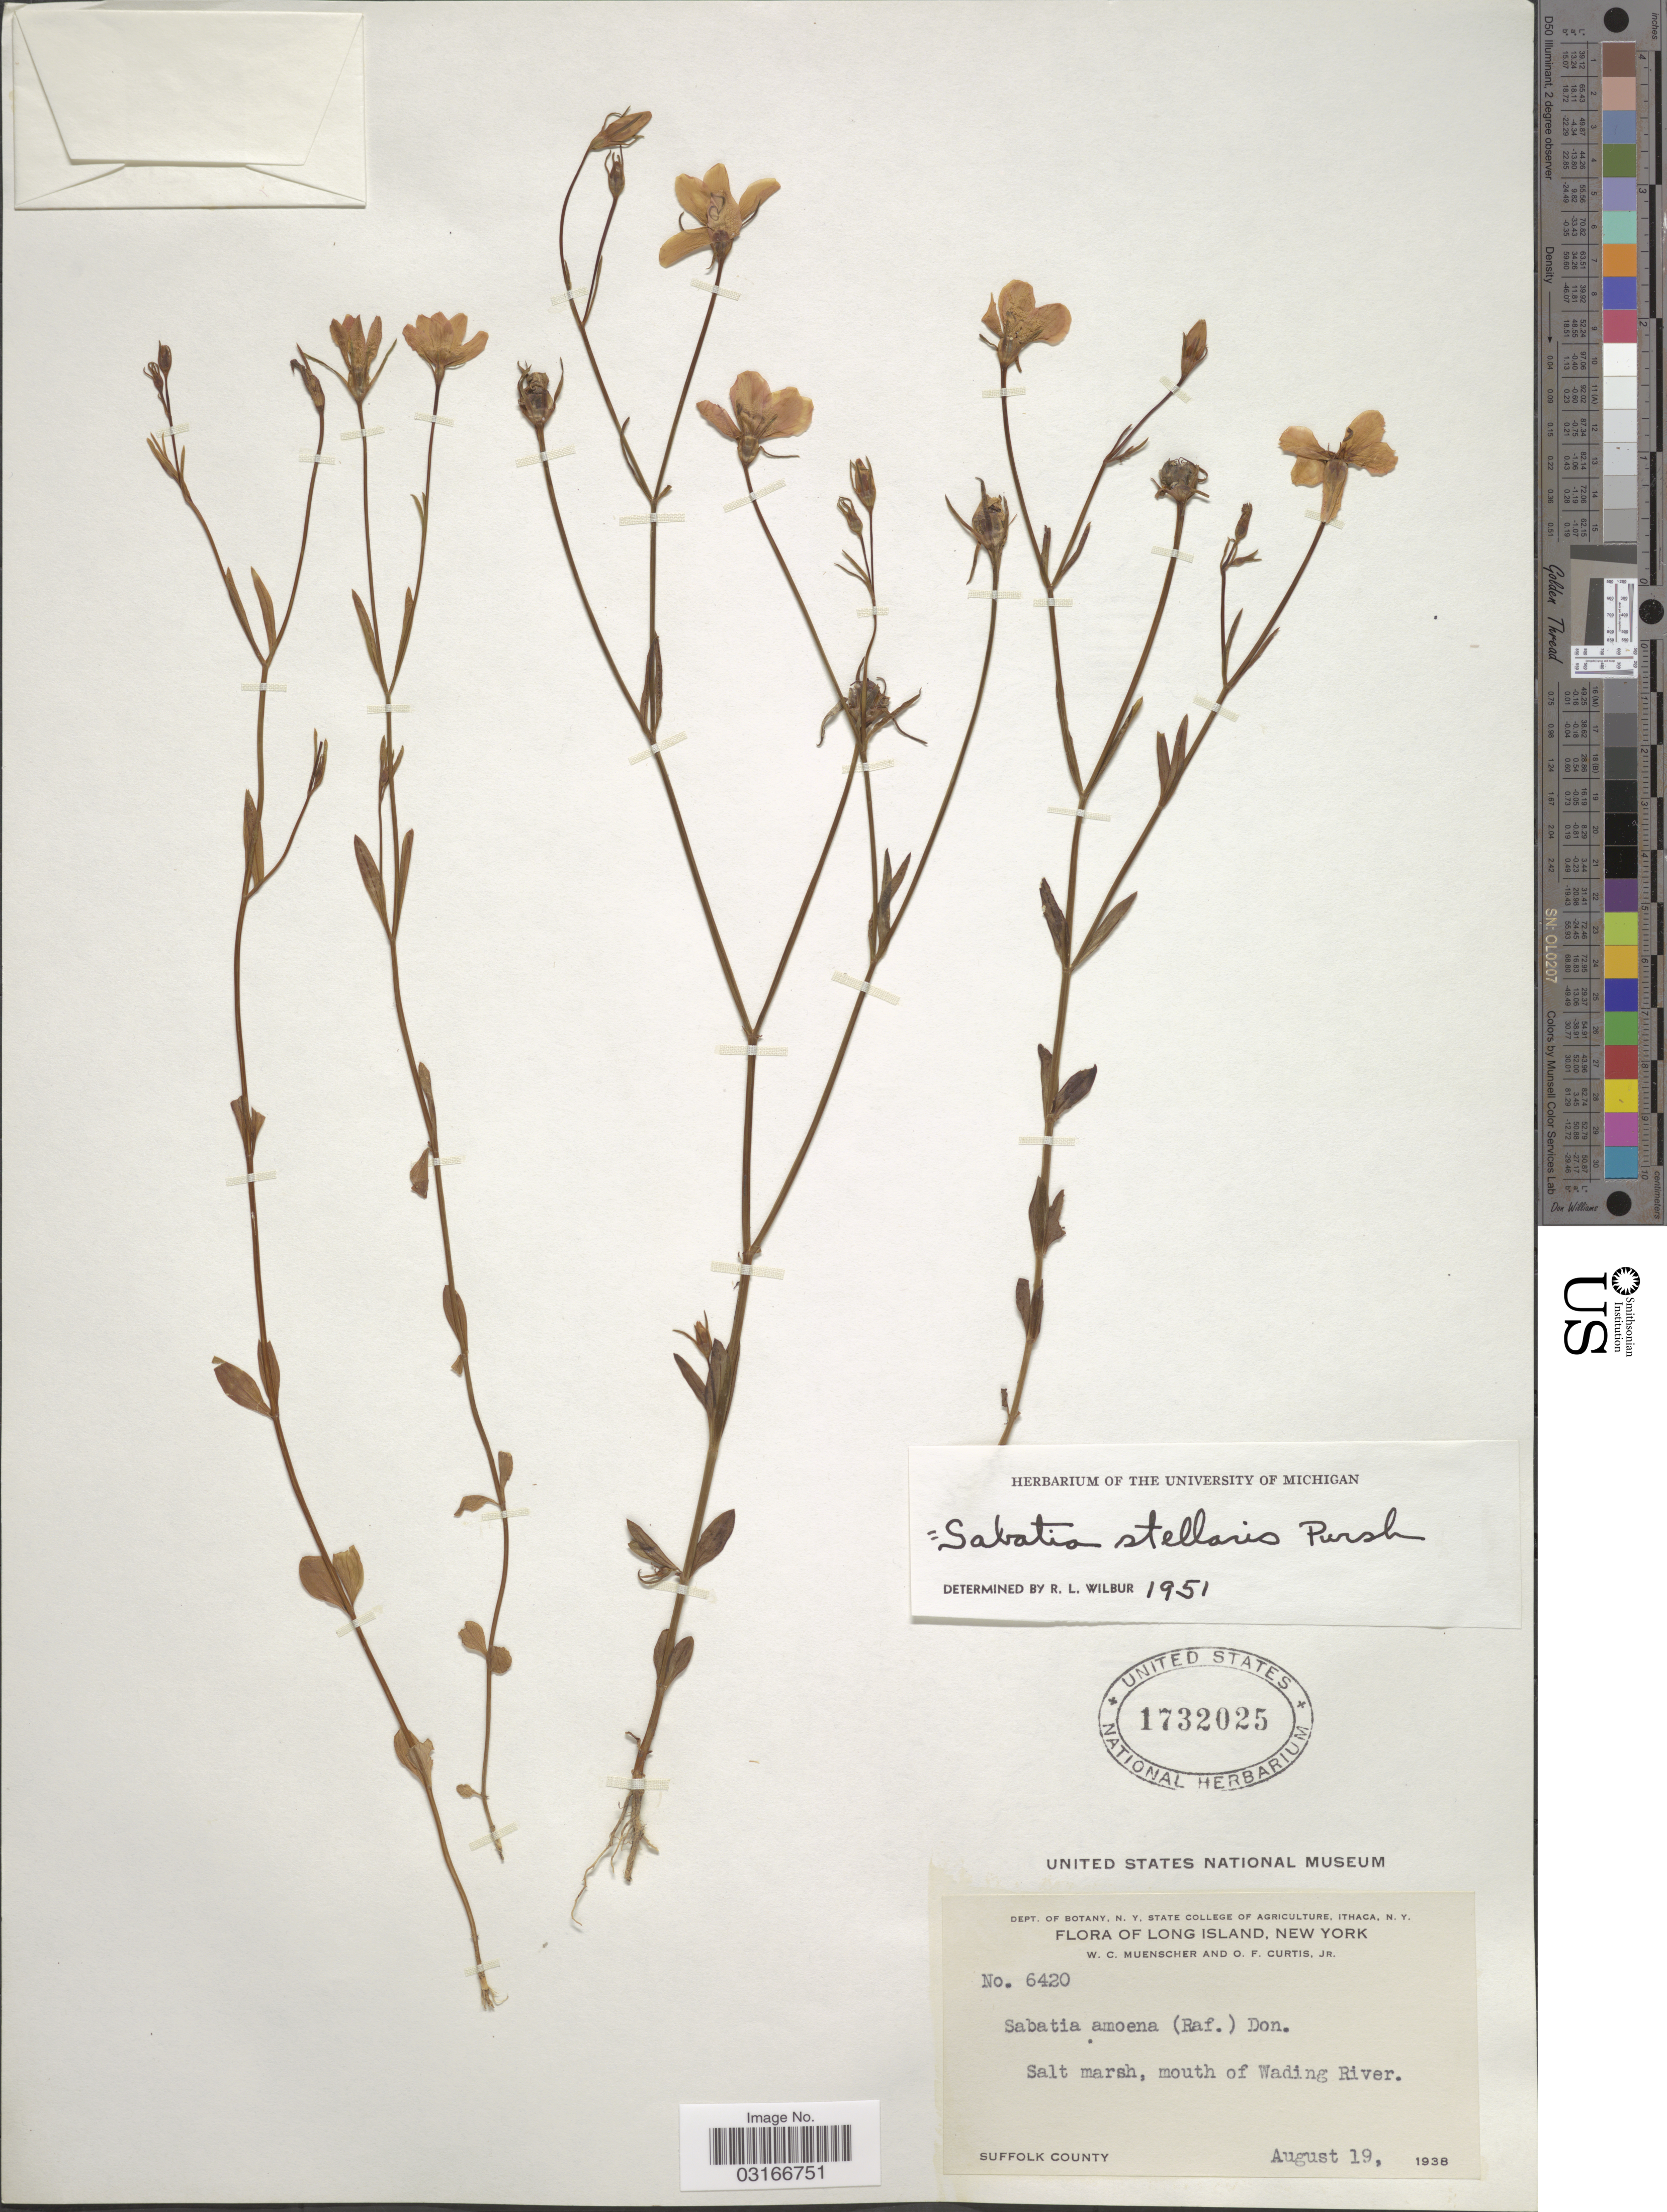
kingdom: Plantae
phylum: Tracheophyta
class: Magnoliopsida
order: Gentianales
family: Gentianaceae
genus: Sabatia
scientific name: Sabatia stellaris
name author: Pursh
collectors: W. Muenscher & O. Curtis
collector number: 6420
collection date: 1938-08-19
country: United States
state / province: New York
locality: Long Island. Salt marsh, mouth of Wading River. Suffolk County.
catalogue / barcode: US 1732025